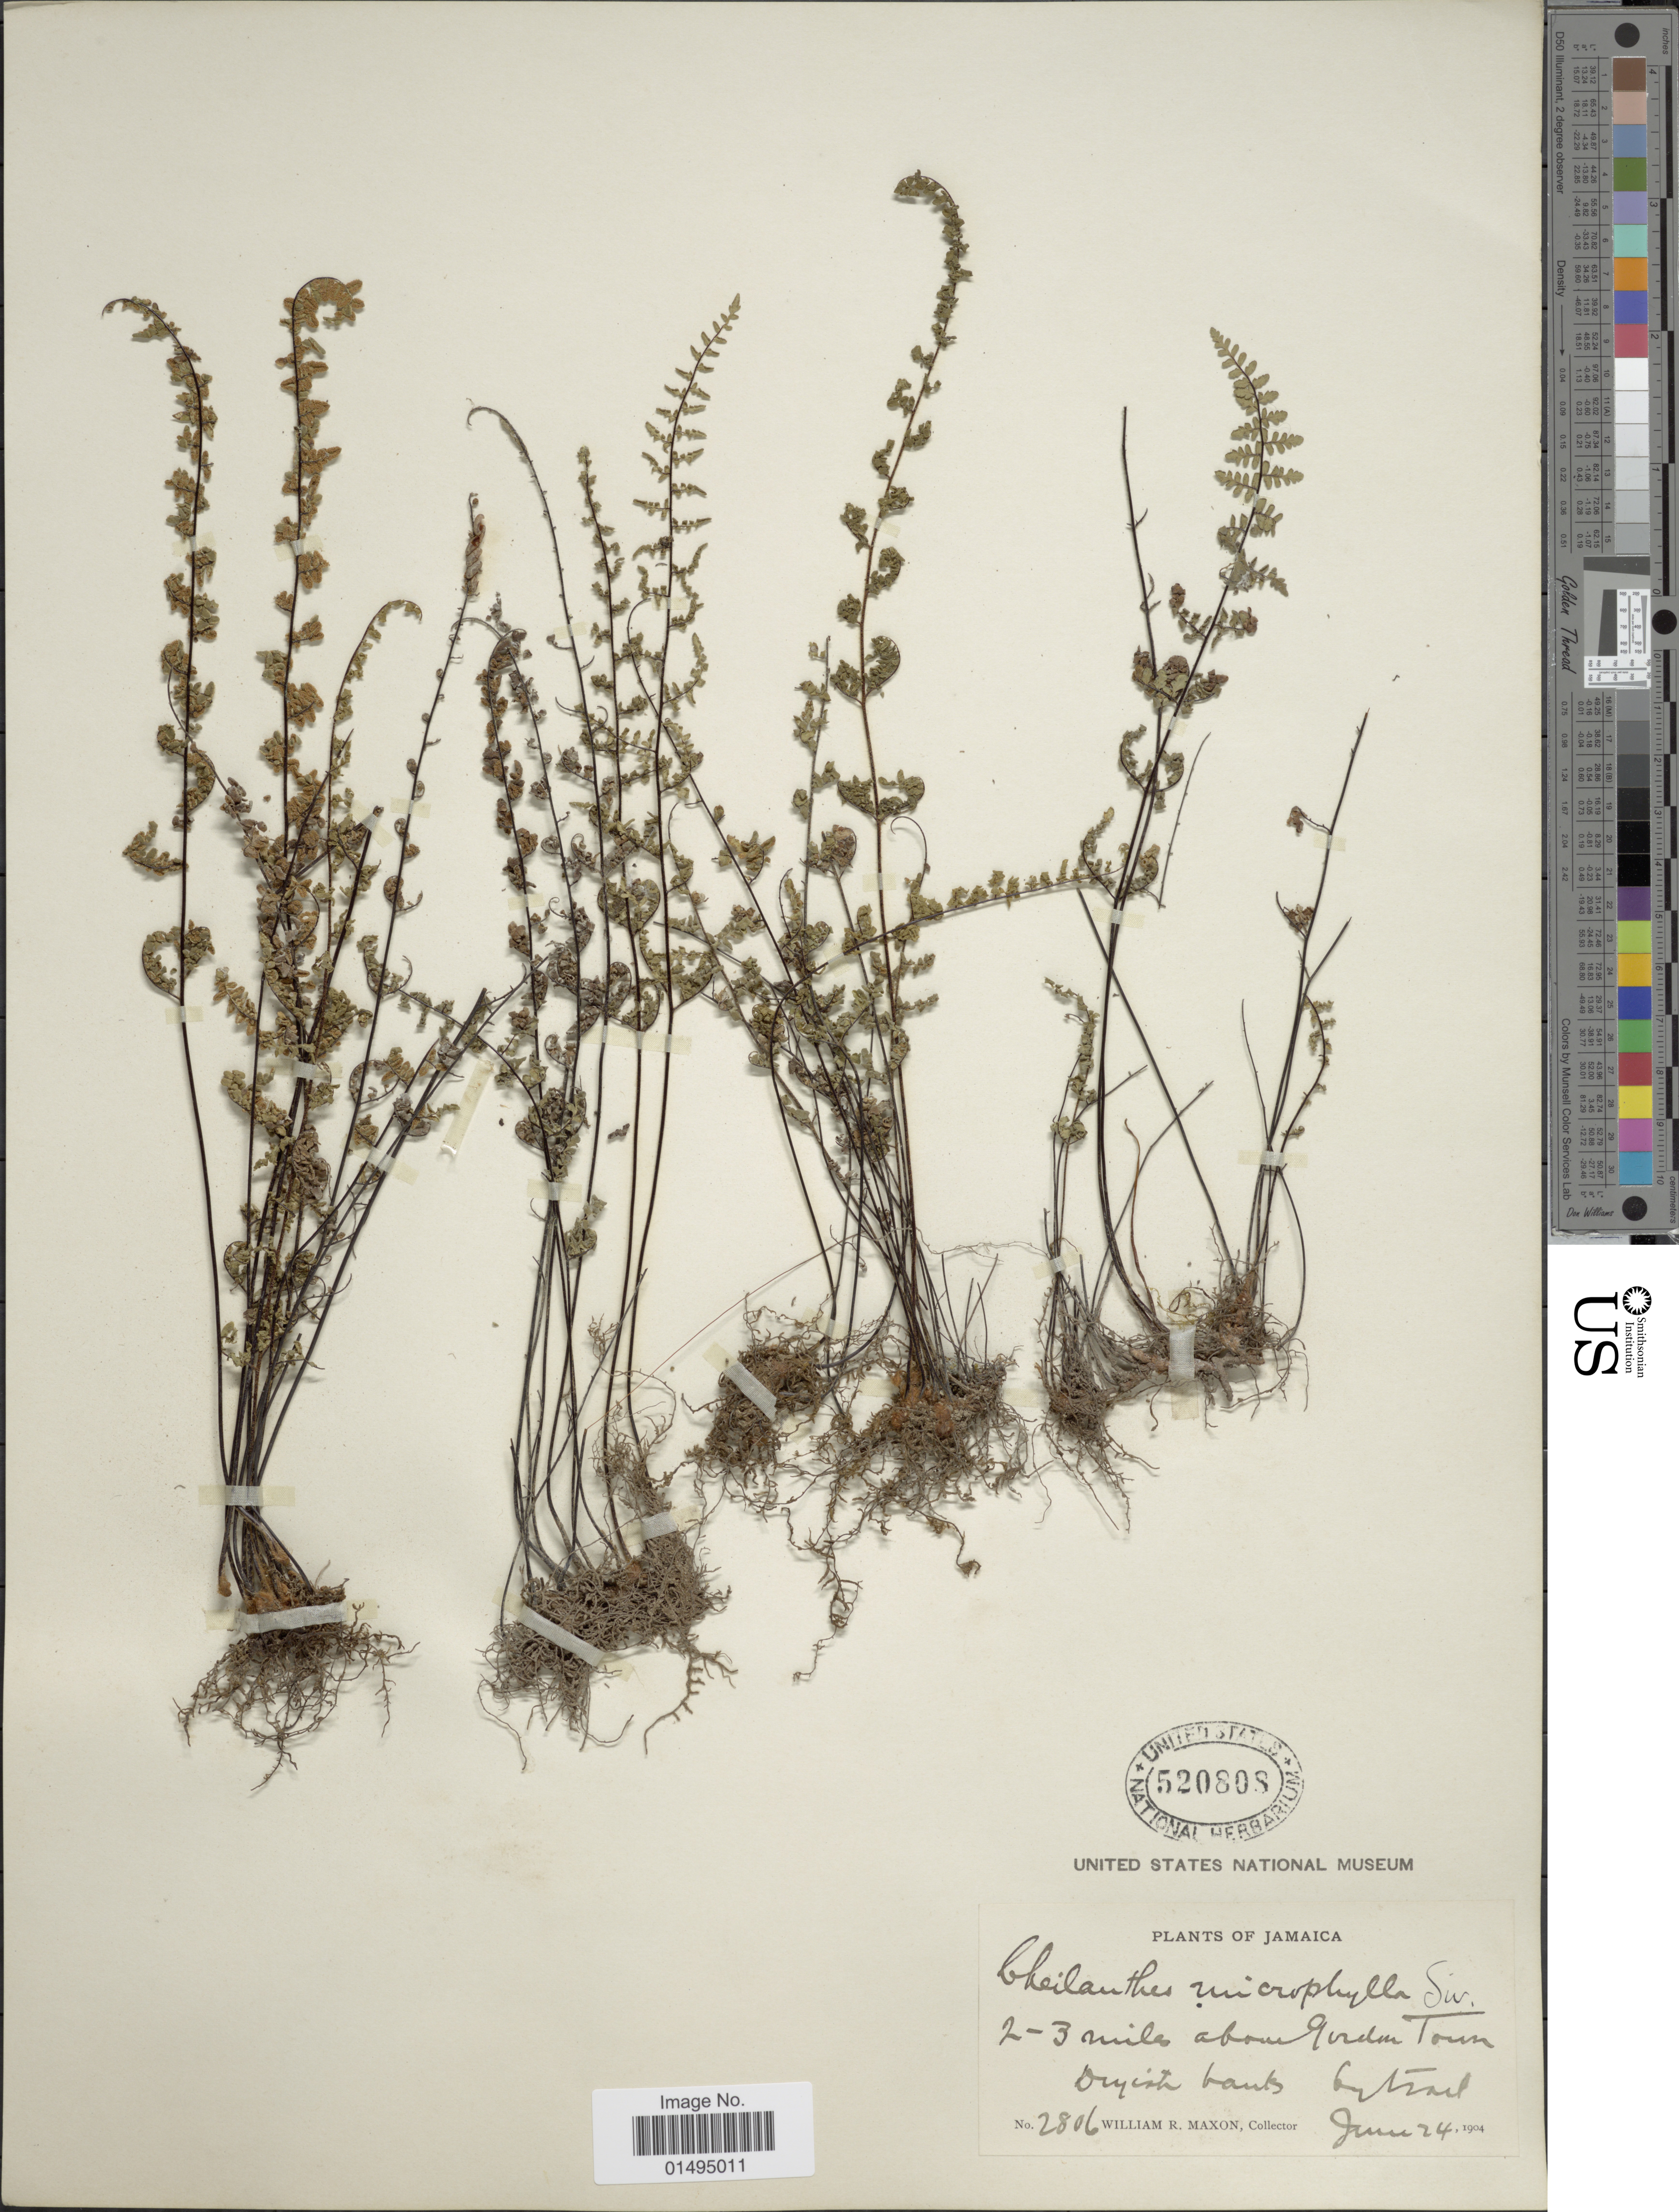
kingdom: Plantae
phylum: Tracheophyta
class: Polypodiopsida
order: Polypodiales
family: Pteridaceae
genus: Myriopteris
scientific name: Myriopteris microphylla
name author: (Sw.) Grusz & Windham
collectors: W. R. Maxon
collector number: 2806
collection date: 1904-06-24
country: Jamaica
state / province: Saint Andrew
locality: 2-3 miles about Gordon Town, dryish banks by trail.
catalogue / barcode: US 520808